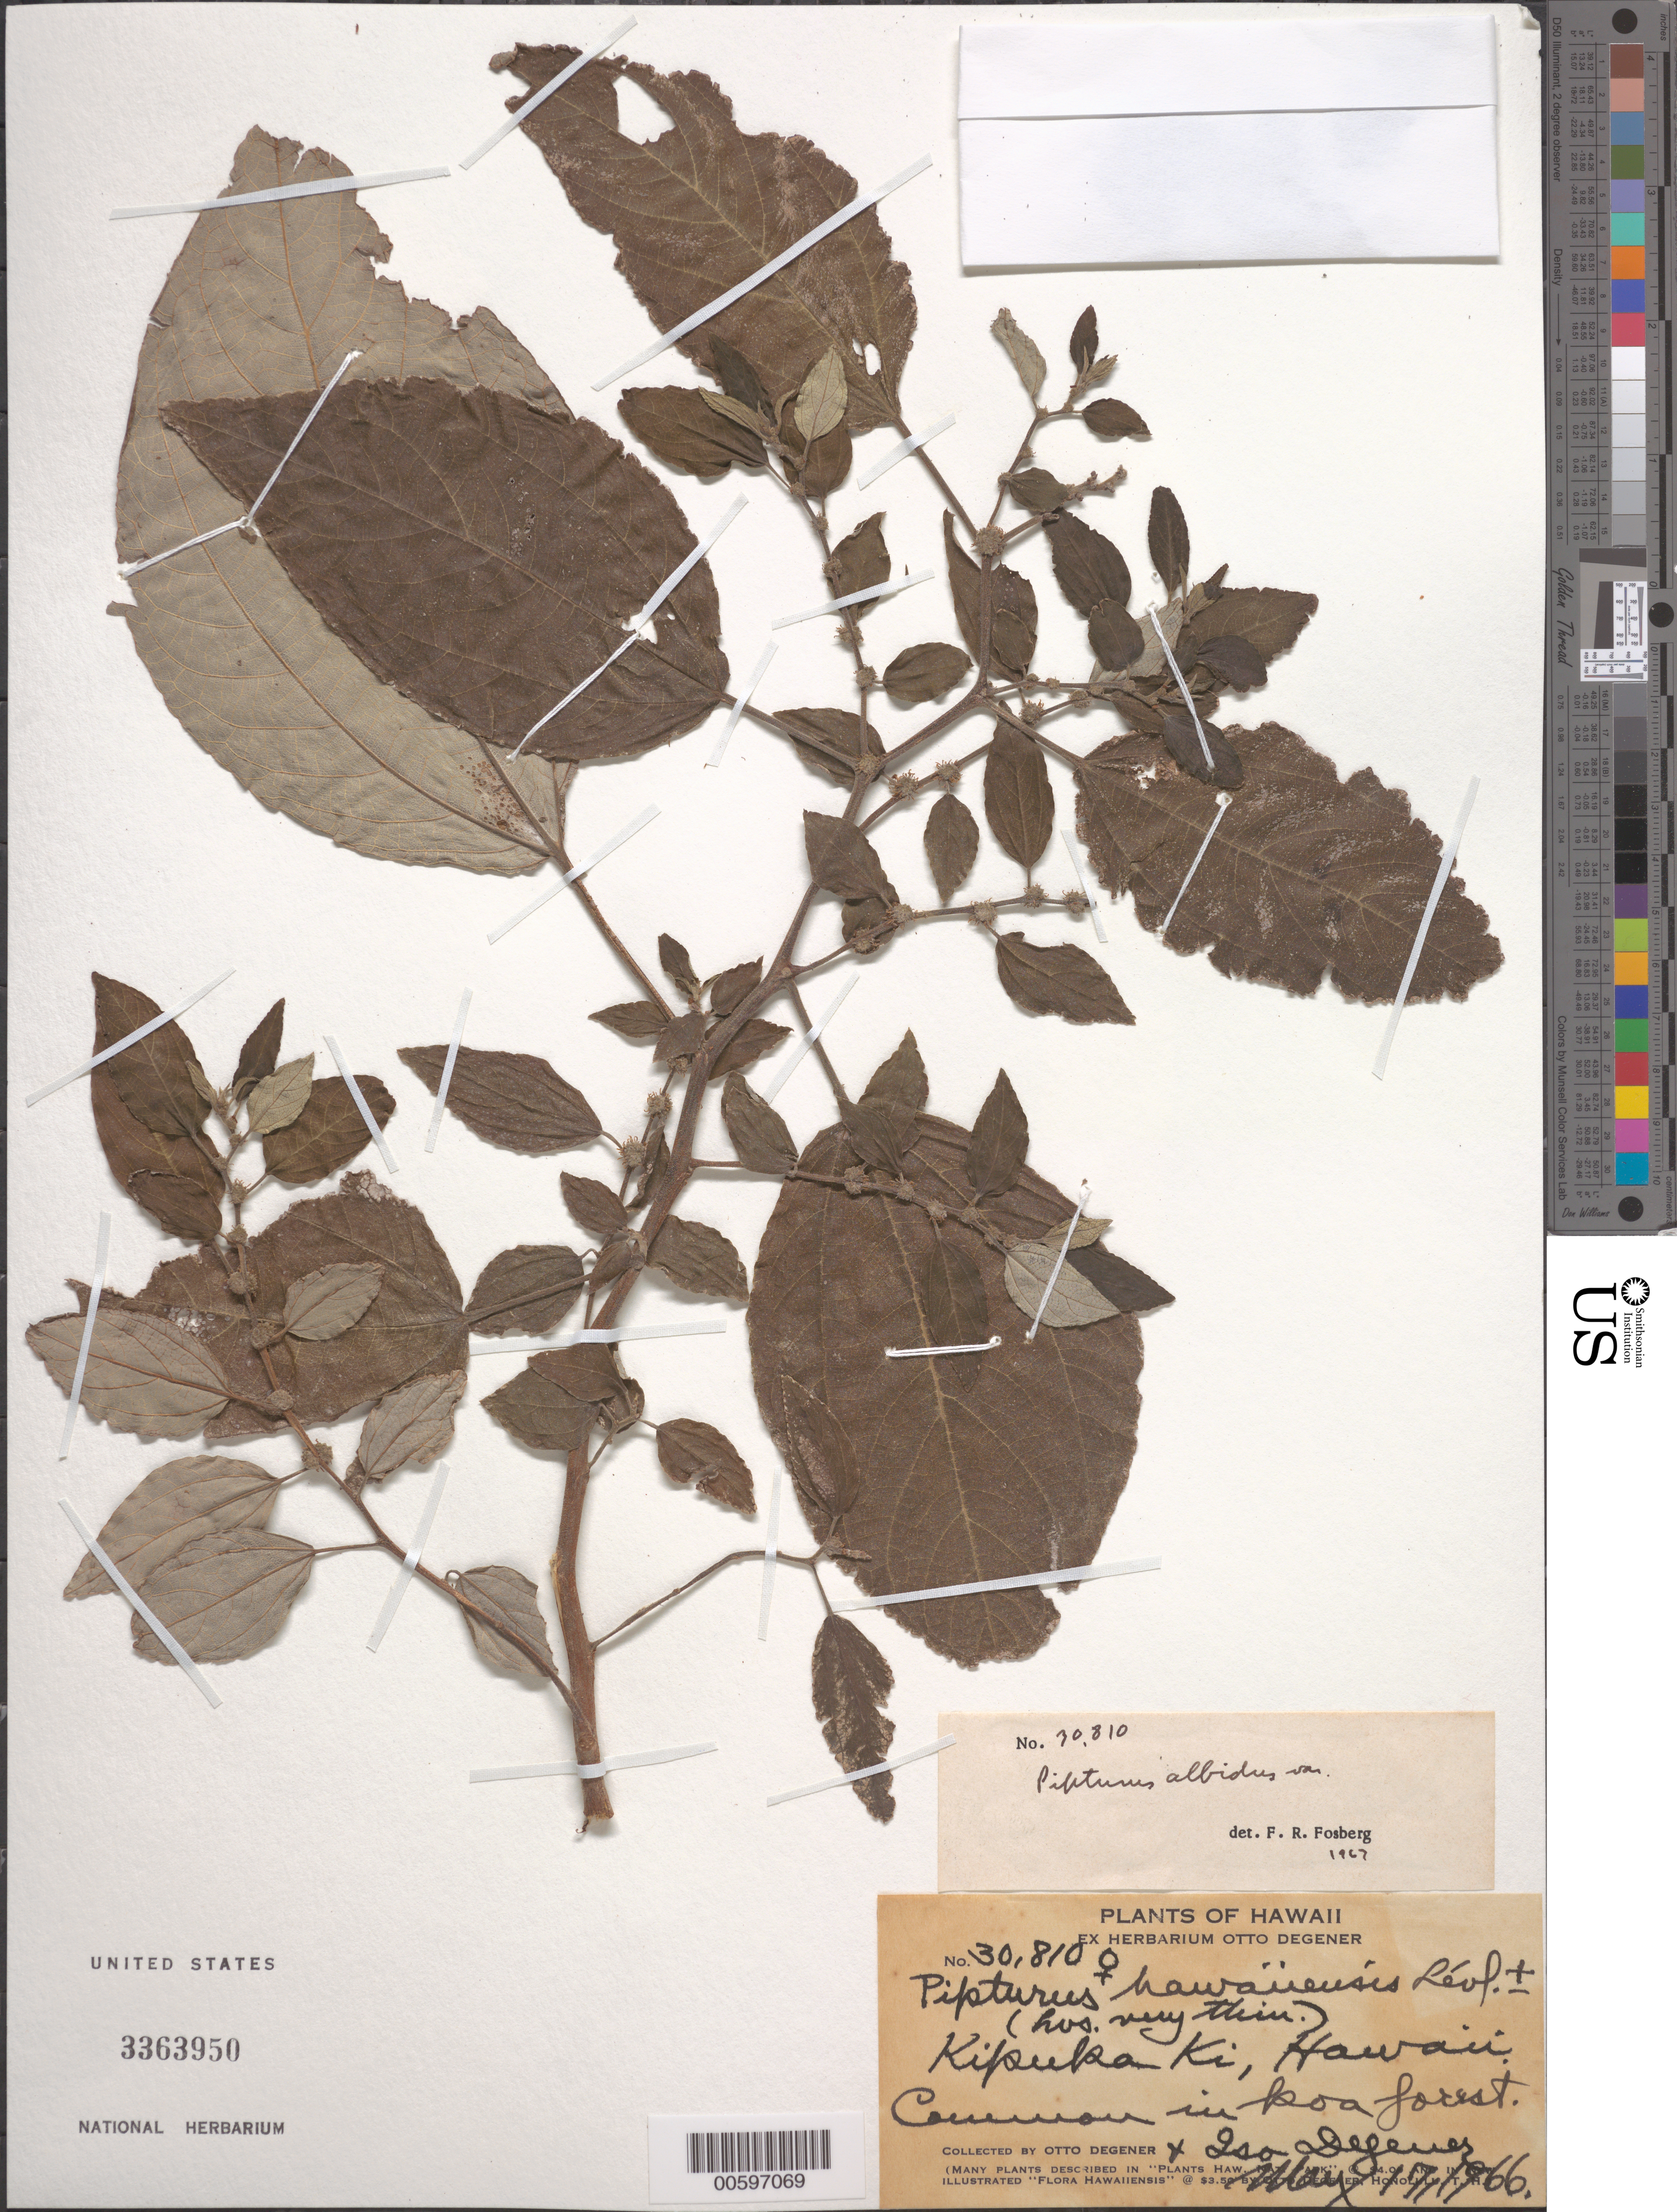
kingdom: Plantae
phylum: Tracheophyta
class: Magnoliopsida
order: Rosales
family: Urticaceae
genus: Pipturus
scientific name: Pipturus albidus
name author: (Hook. & Arn.) A. Gray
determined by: Fosberg, F. R.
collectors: O. Degener & I. Degener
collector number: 30810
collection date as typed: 17 May 1966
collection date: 1966-05-17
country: United States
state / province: Hawaii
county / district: Hawaii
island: Hawaii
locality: Kipuka Ki.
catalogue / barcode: US 3363950